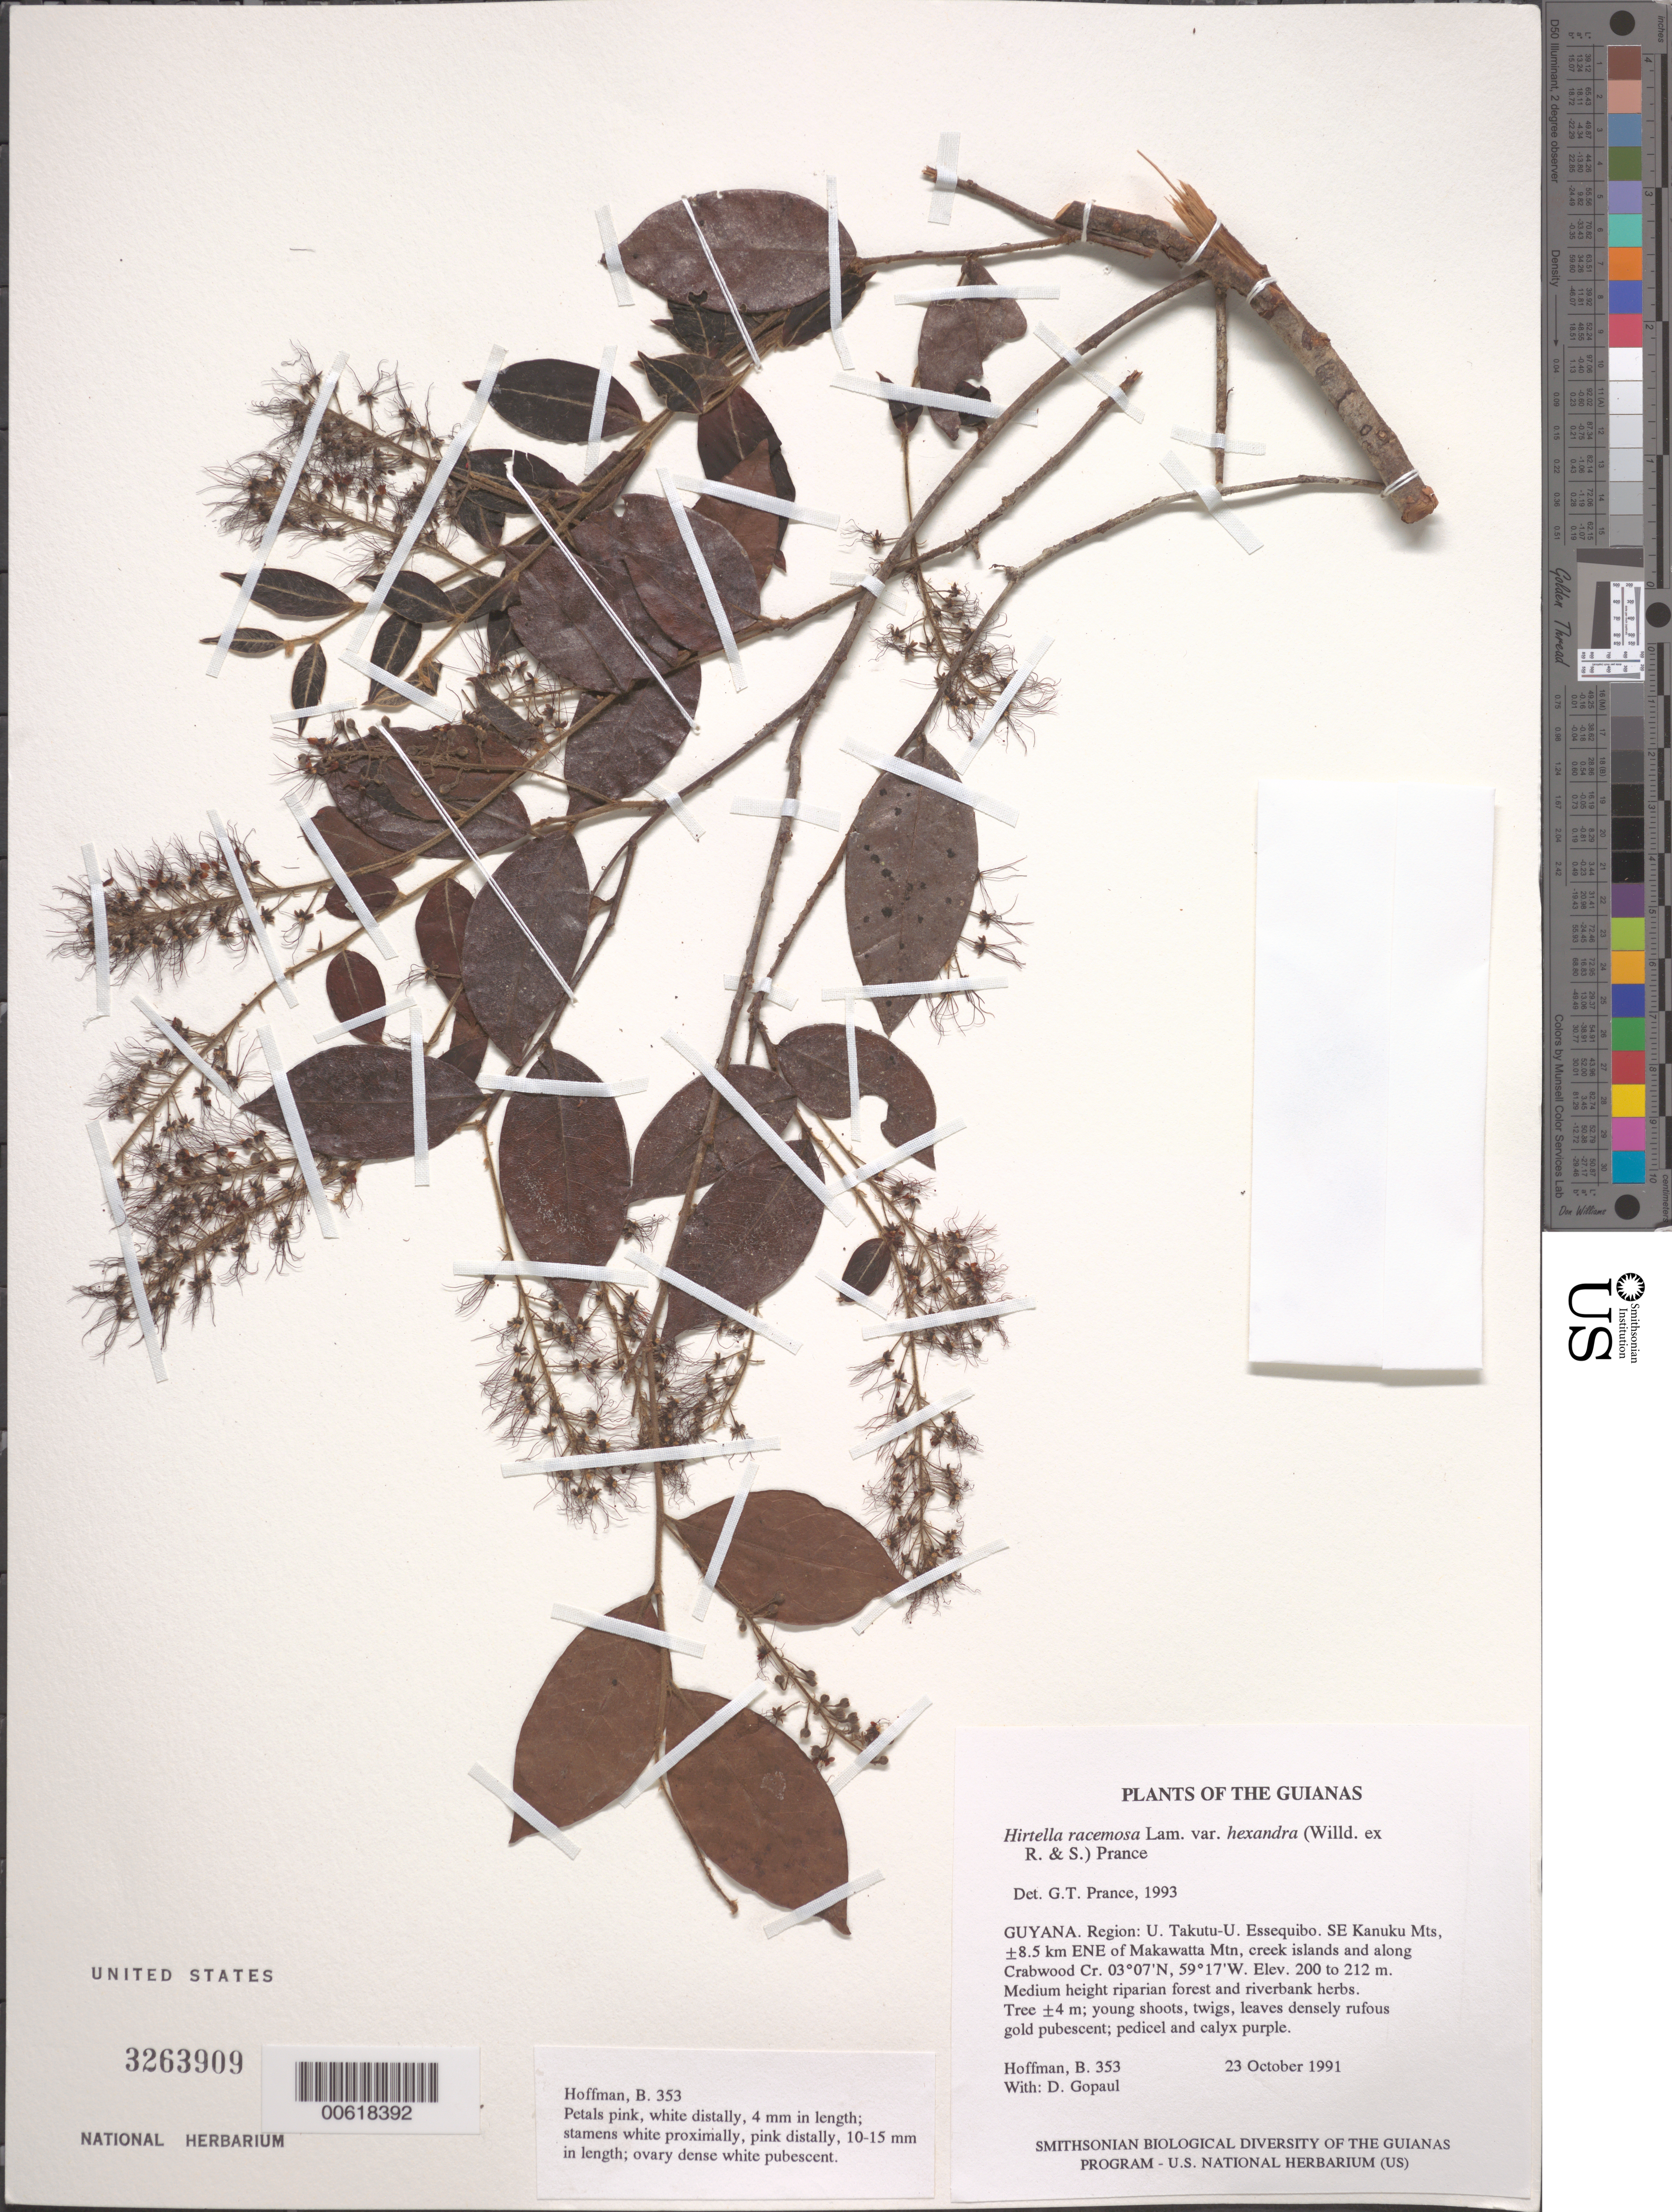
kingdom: Plantae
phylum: Tracheophyta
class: Magnoliopsida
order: Malpighiales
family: Chrysobalanaceae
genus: Hirtella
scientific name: Hirtella racemosa var. hexandra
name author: (Willd. ex Roem. & Schult.) Prance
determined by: Prance, G. T.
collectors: B. Hoffman & D. Gopaul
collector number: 353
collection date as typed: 23 October 1991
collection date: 1991-10-23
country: Guyana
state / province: U. Takutu-U. Essequibo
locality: SE Kanuku Mts, ±8.5 km ENE of Makawatta Mtn, creek islands and along Crabwood Creek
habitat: Medium height riparian forest and riverbank herbs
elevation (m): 200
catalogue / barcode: US 3263909